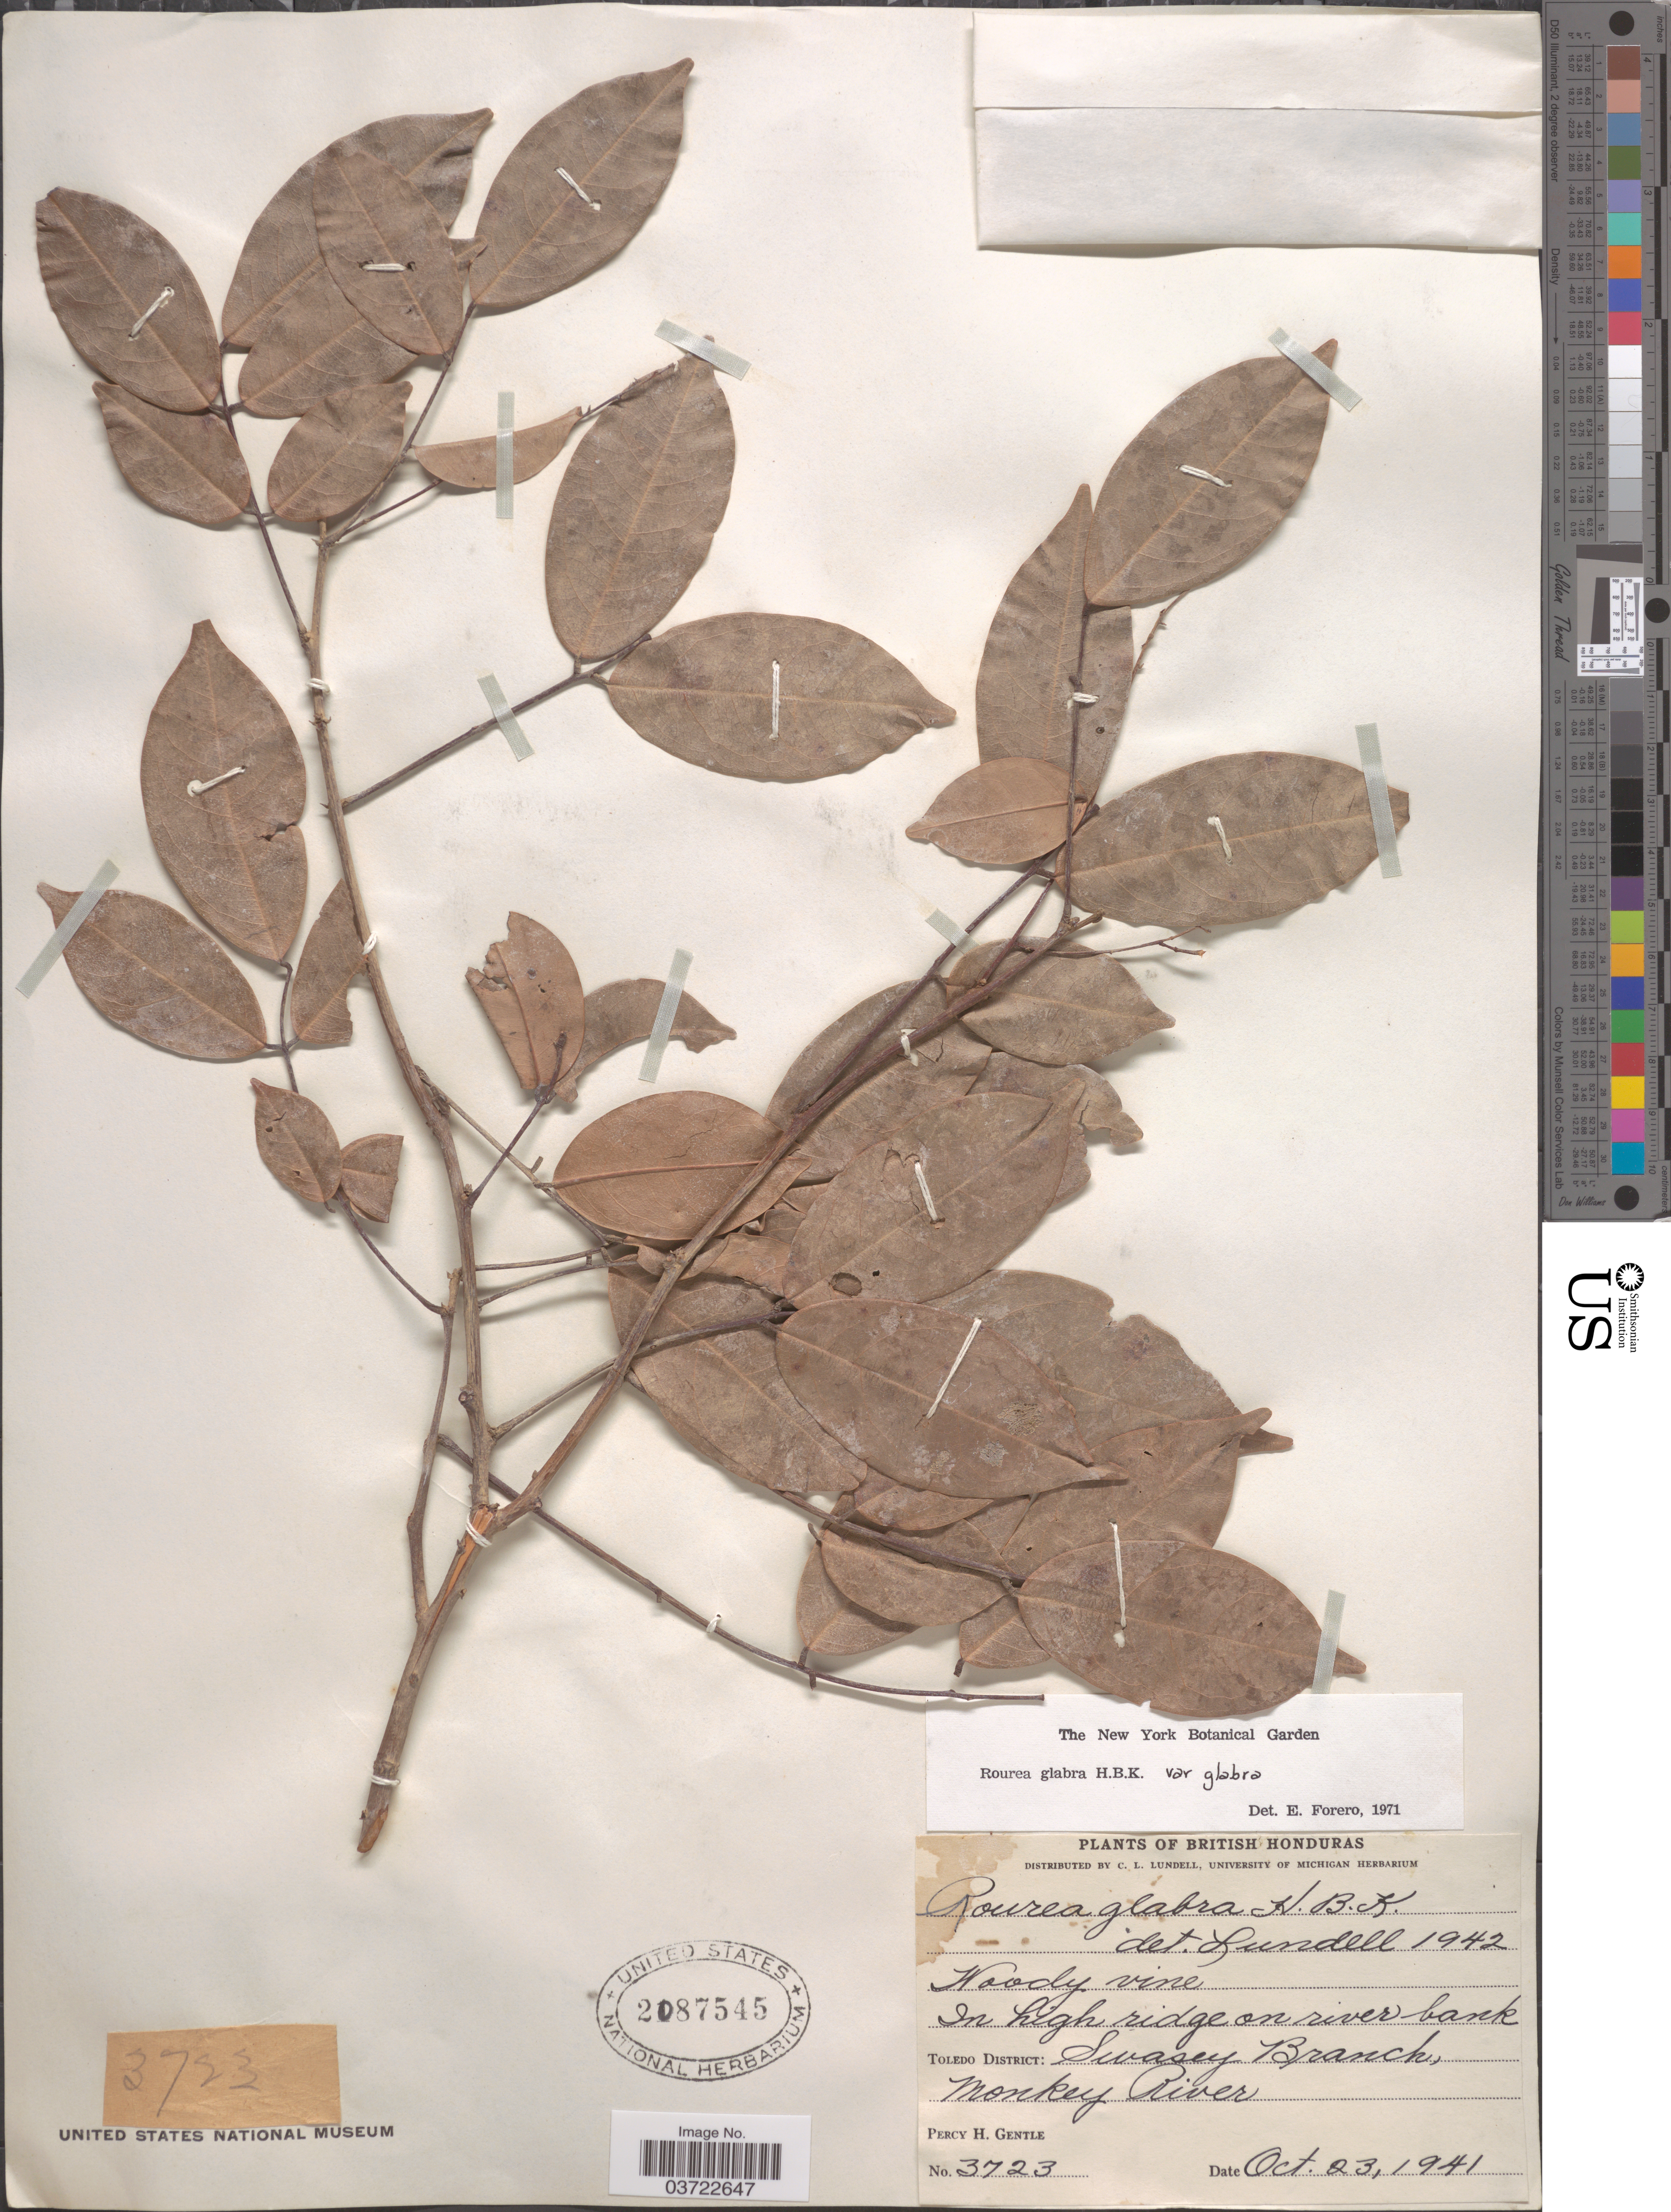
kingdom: Plantae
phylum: Tracheophyta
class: Magnoliopsida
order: Oxalidales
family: Connaraceae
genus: Rourea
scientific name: Rourea glabra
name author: Kunth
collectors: P. H. Gentle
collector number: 3723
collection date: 1941-10-23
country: Belize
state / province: Toledo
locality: British Honduras. Toledo District: Swasey Branch, Monkey River.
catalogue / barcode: US 2087545